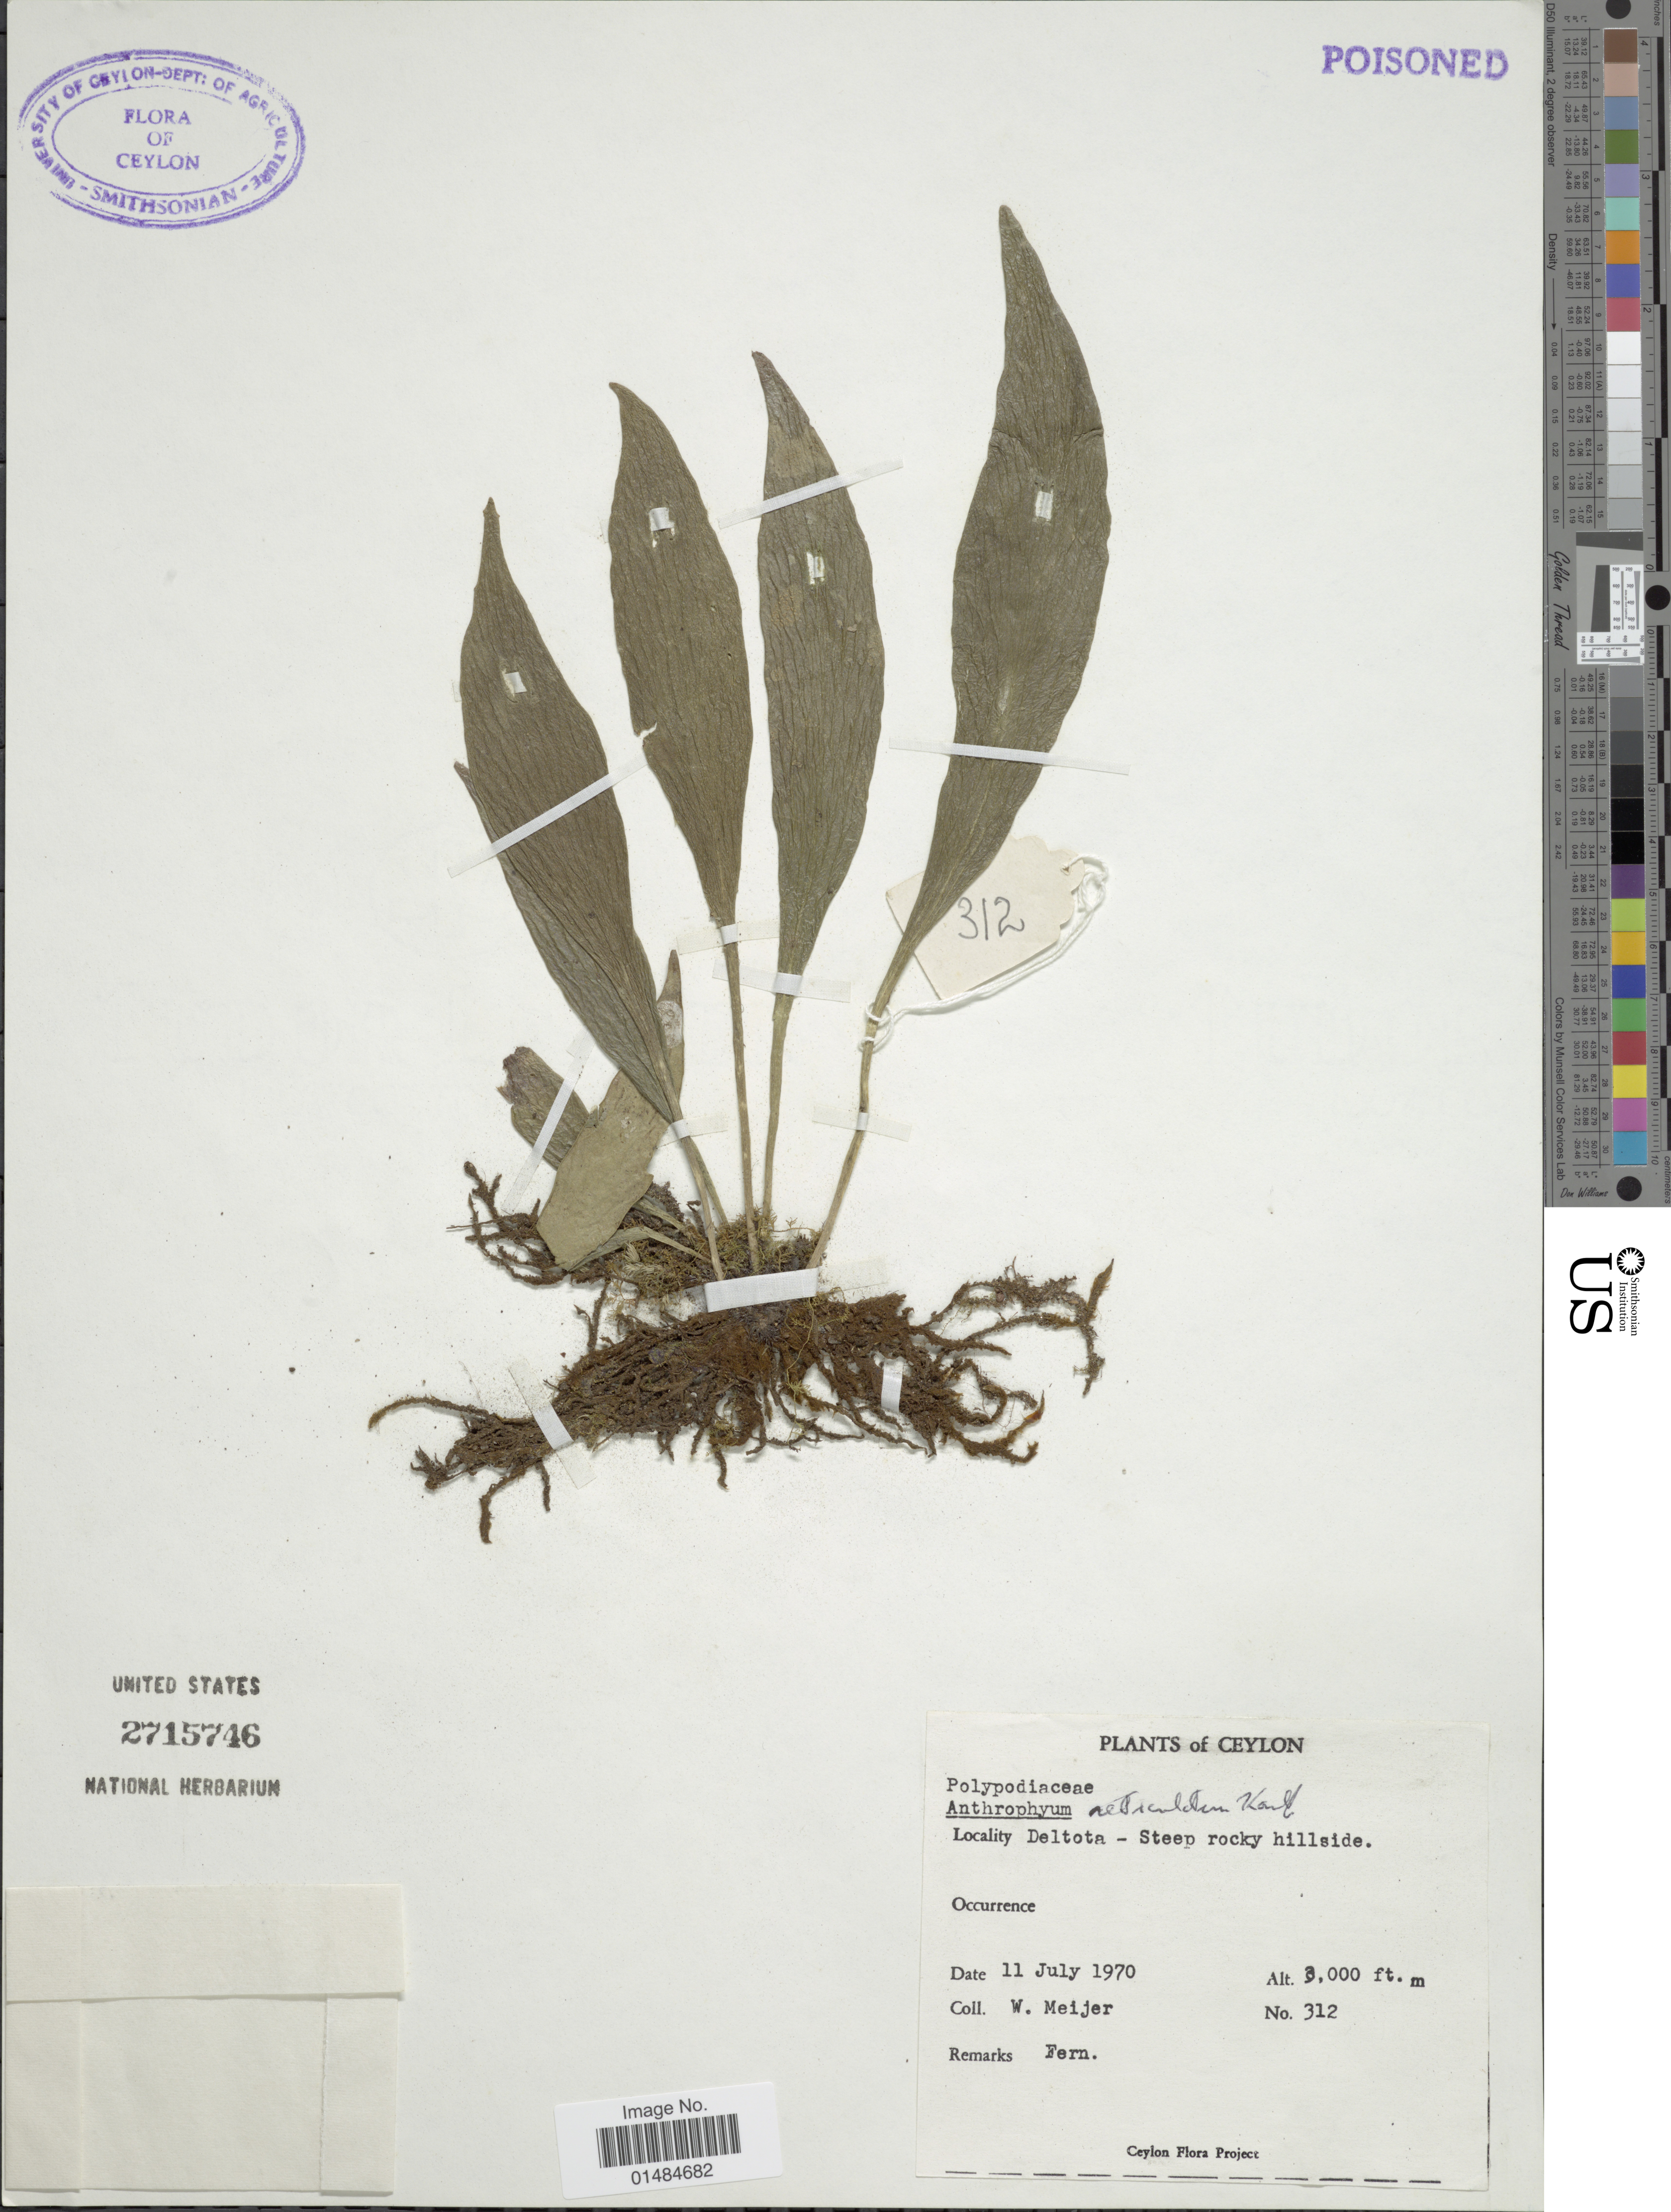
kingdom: Plantae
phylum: Tracheophyta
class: Polypodiopsida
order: Polypodiales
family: Pteridaceae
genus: Antrophyum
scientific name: Antrophyum reticulatum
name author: (G. Forst.) Kaulf.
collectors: W. Meijer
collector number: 312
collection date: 1970-07-11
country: Sri Lanka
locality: Ceylon, Deltota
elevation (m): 914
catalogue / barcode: US 2715746